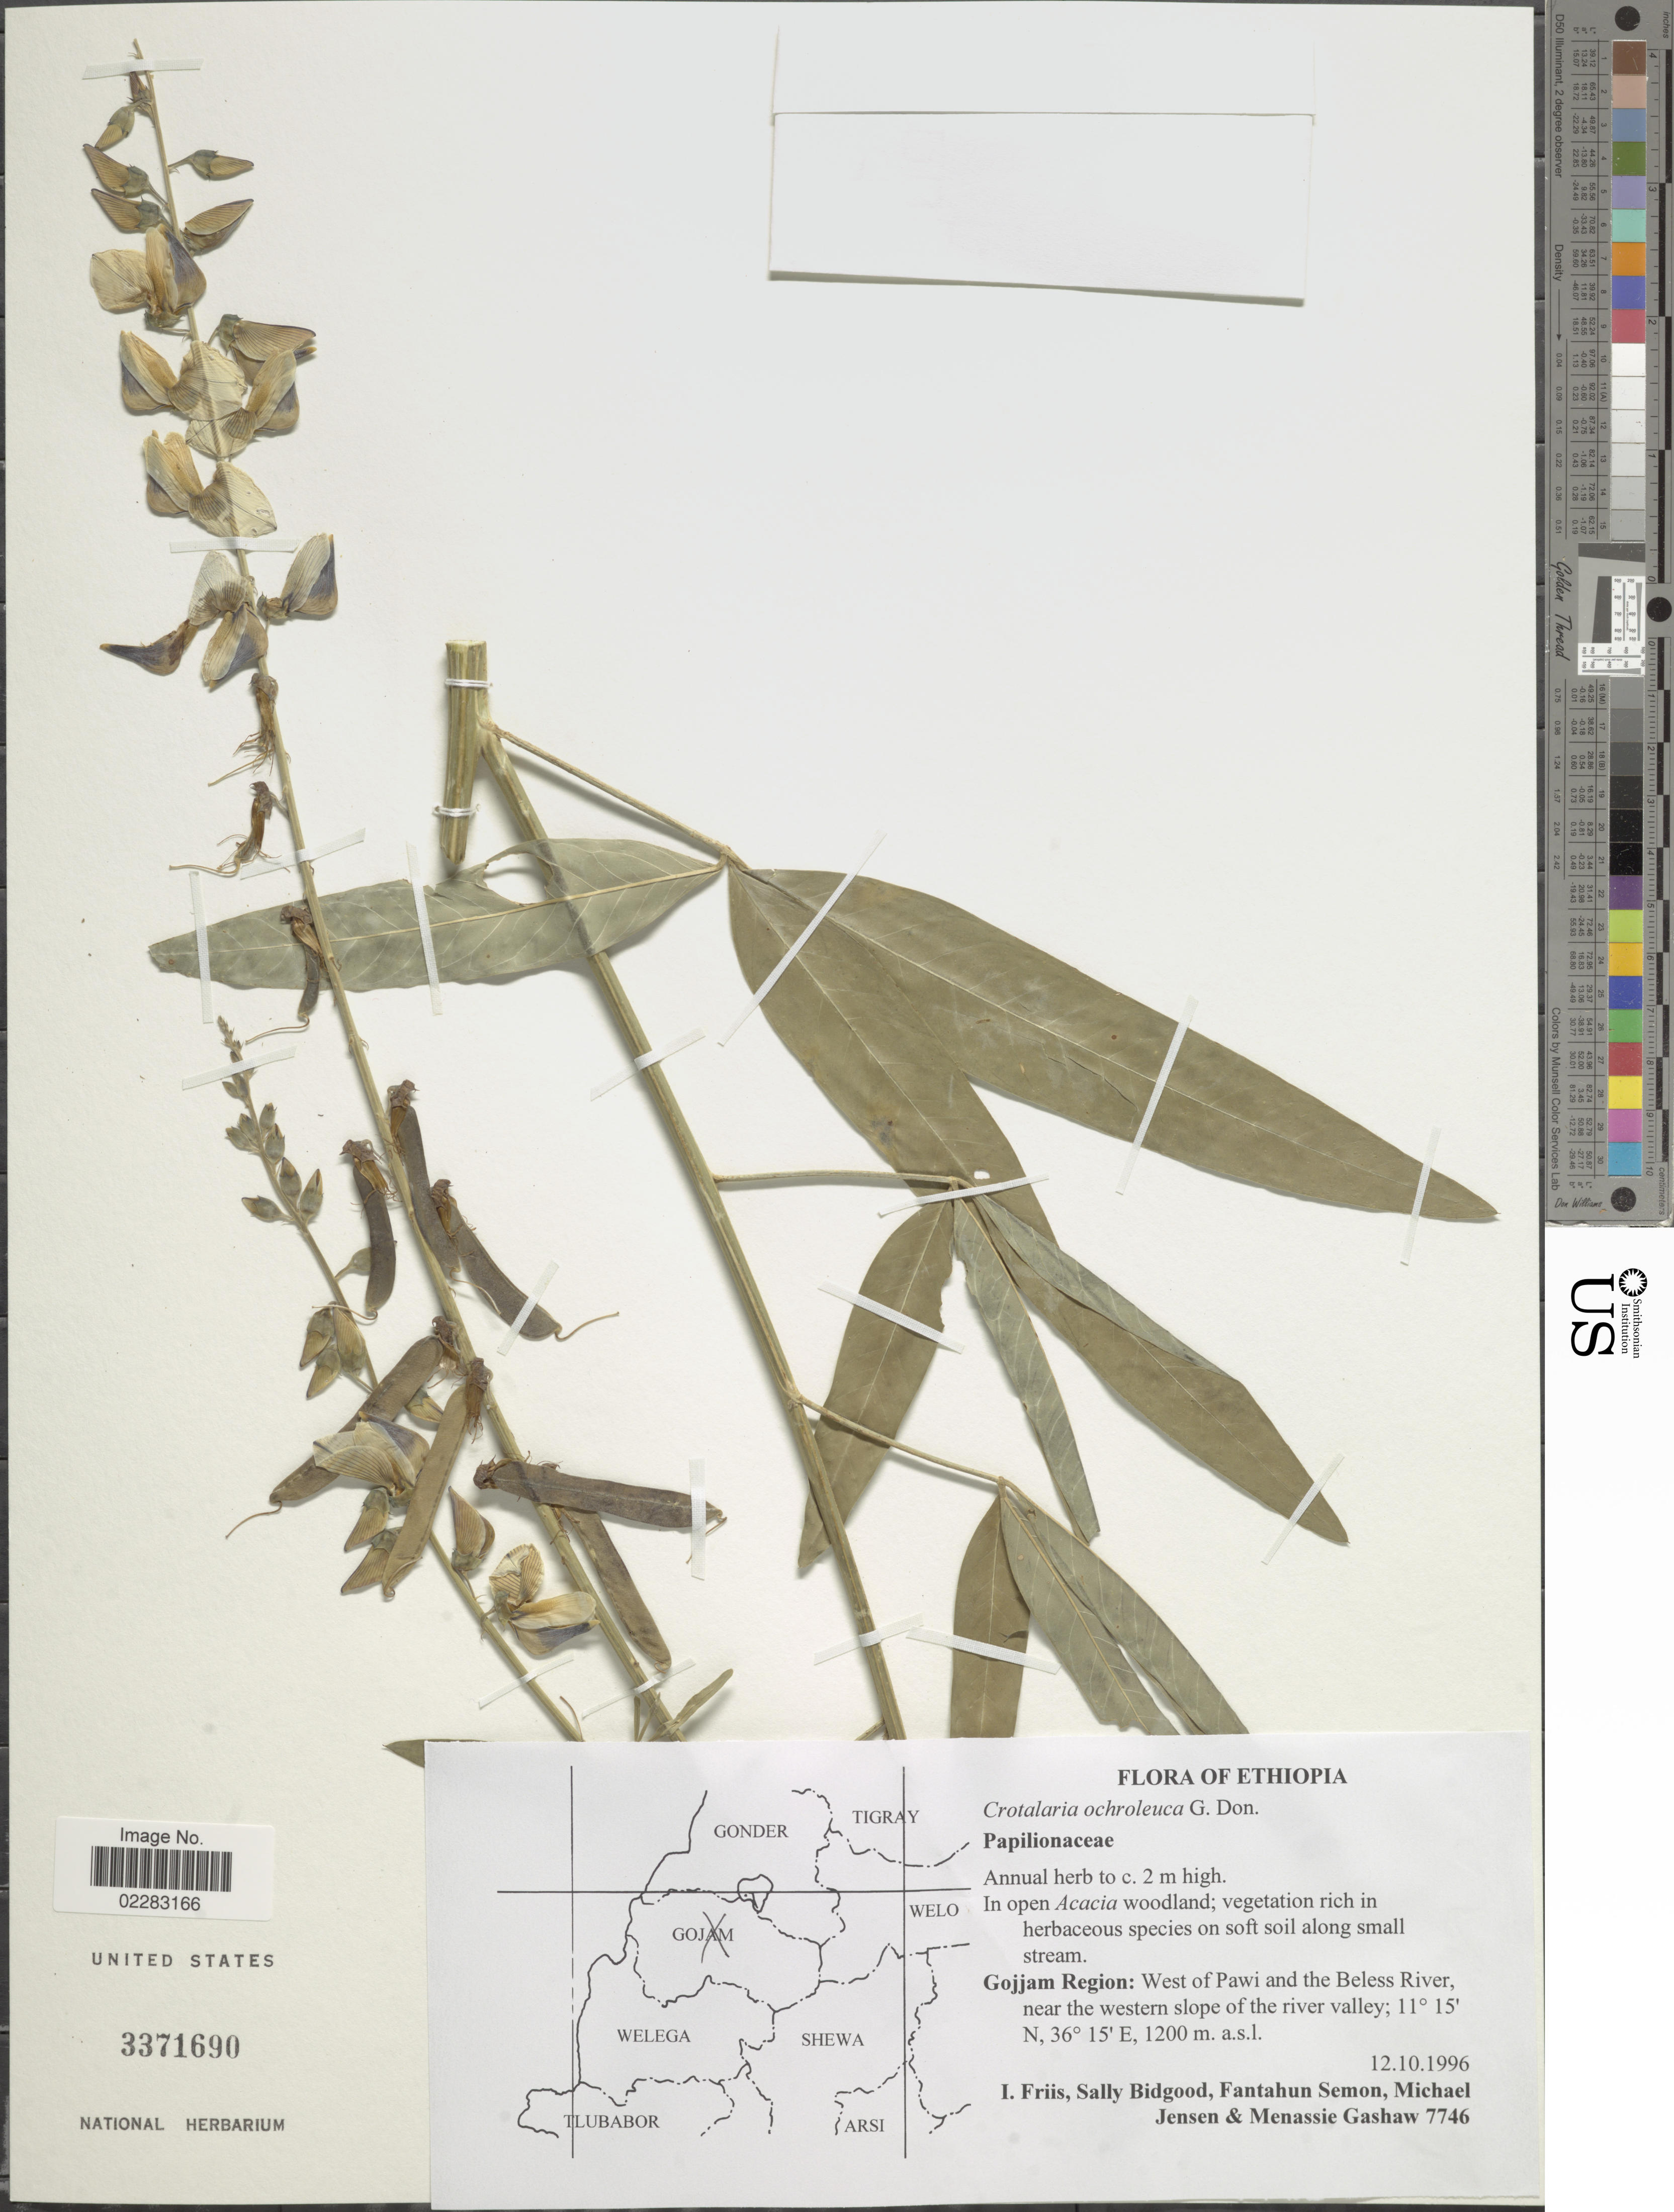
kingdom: Plantae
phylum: Tracheophyta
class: Magnoliopsida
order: Fabales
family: Fabaceae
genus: Crotalaria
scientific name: Crotalaria ochroleuca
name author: G. Don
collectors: I. Friis, S. Bidgood, F. Semon, M. Jensen & M. Gashaw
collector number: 7746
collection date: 1996-10-12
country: Ethiopia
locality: Gojja Region: West of Pawi and the Beless river, near the western slope of the river valley.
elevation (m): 1200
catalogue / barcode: US 3371690